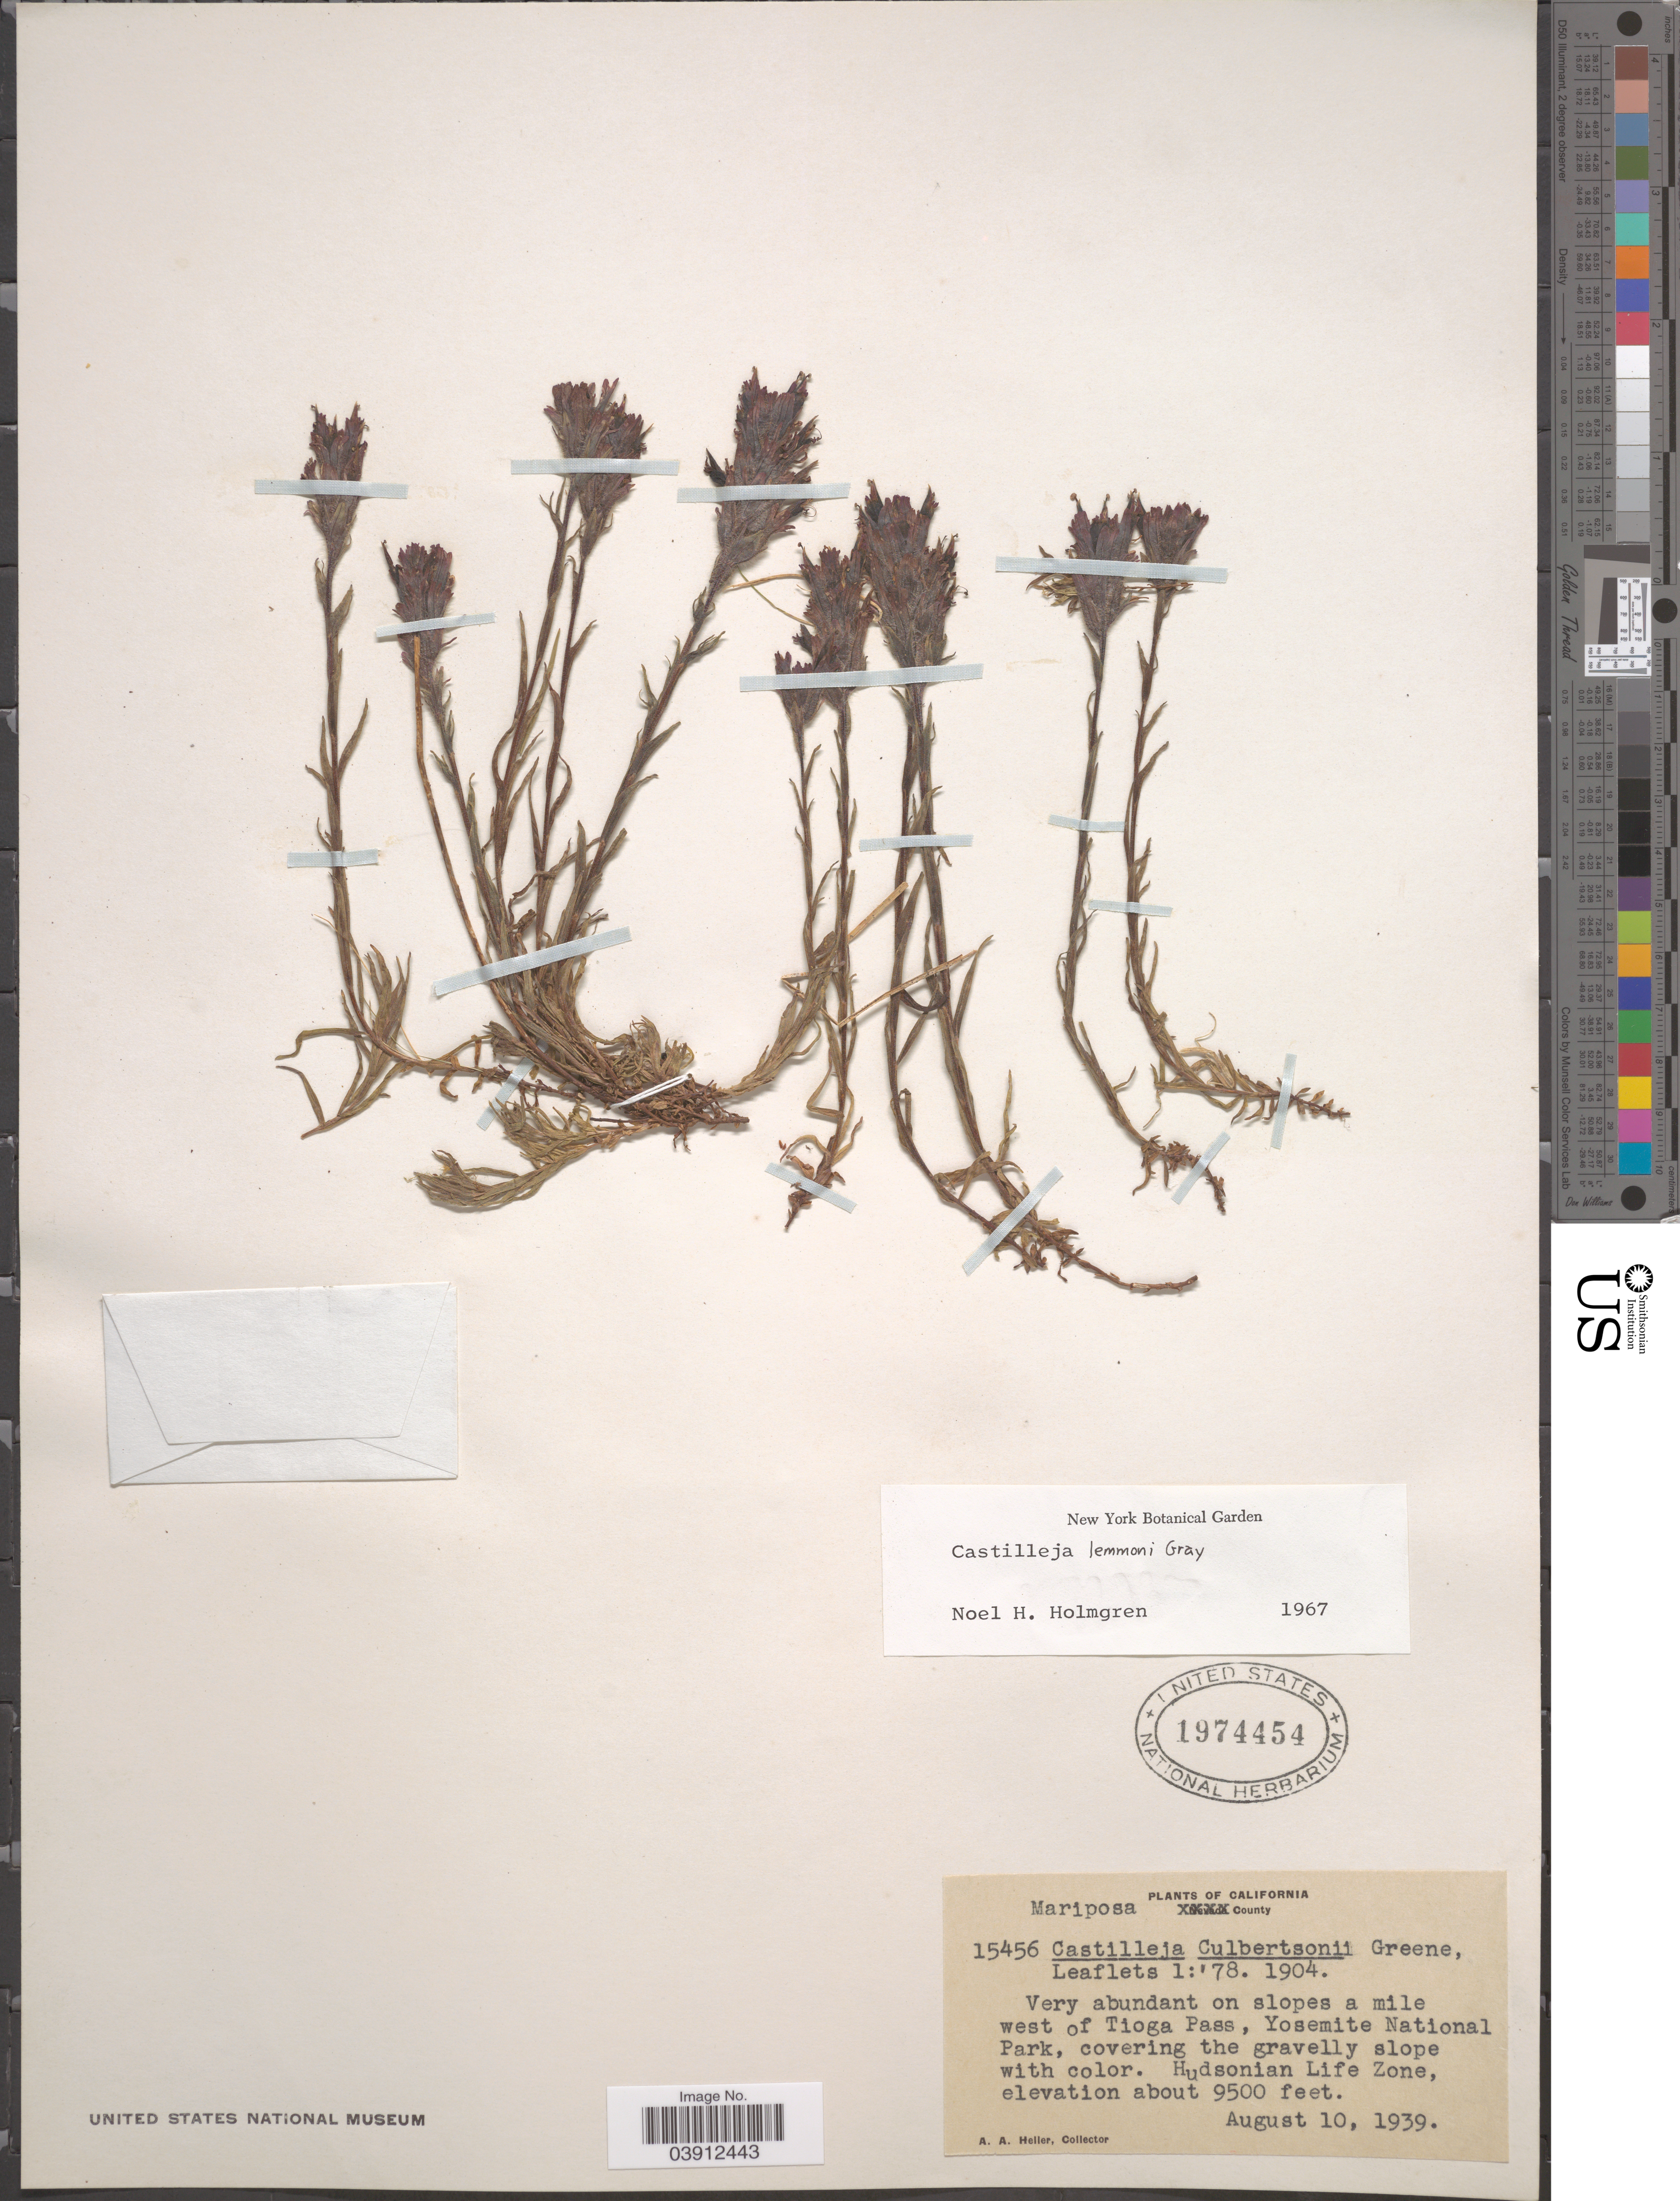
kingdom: Plantae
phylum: Tracheophyta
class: Magnoliopsida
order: Lamiales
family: Orobanchaceae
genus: Castilleja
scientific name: Castilleja lemmonii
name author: A. Gray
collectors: A. A. Heller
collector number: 15456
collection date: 1939-08-10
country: United States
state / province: California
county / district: Mariposa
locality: On slopes a mile west of Tioga Pass, Yosemite National Park, covering the gravelly slope with color. Hudsonian Life Zone.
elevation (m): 2896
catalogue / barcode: US 1974454